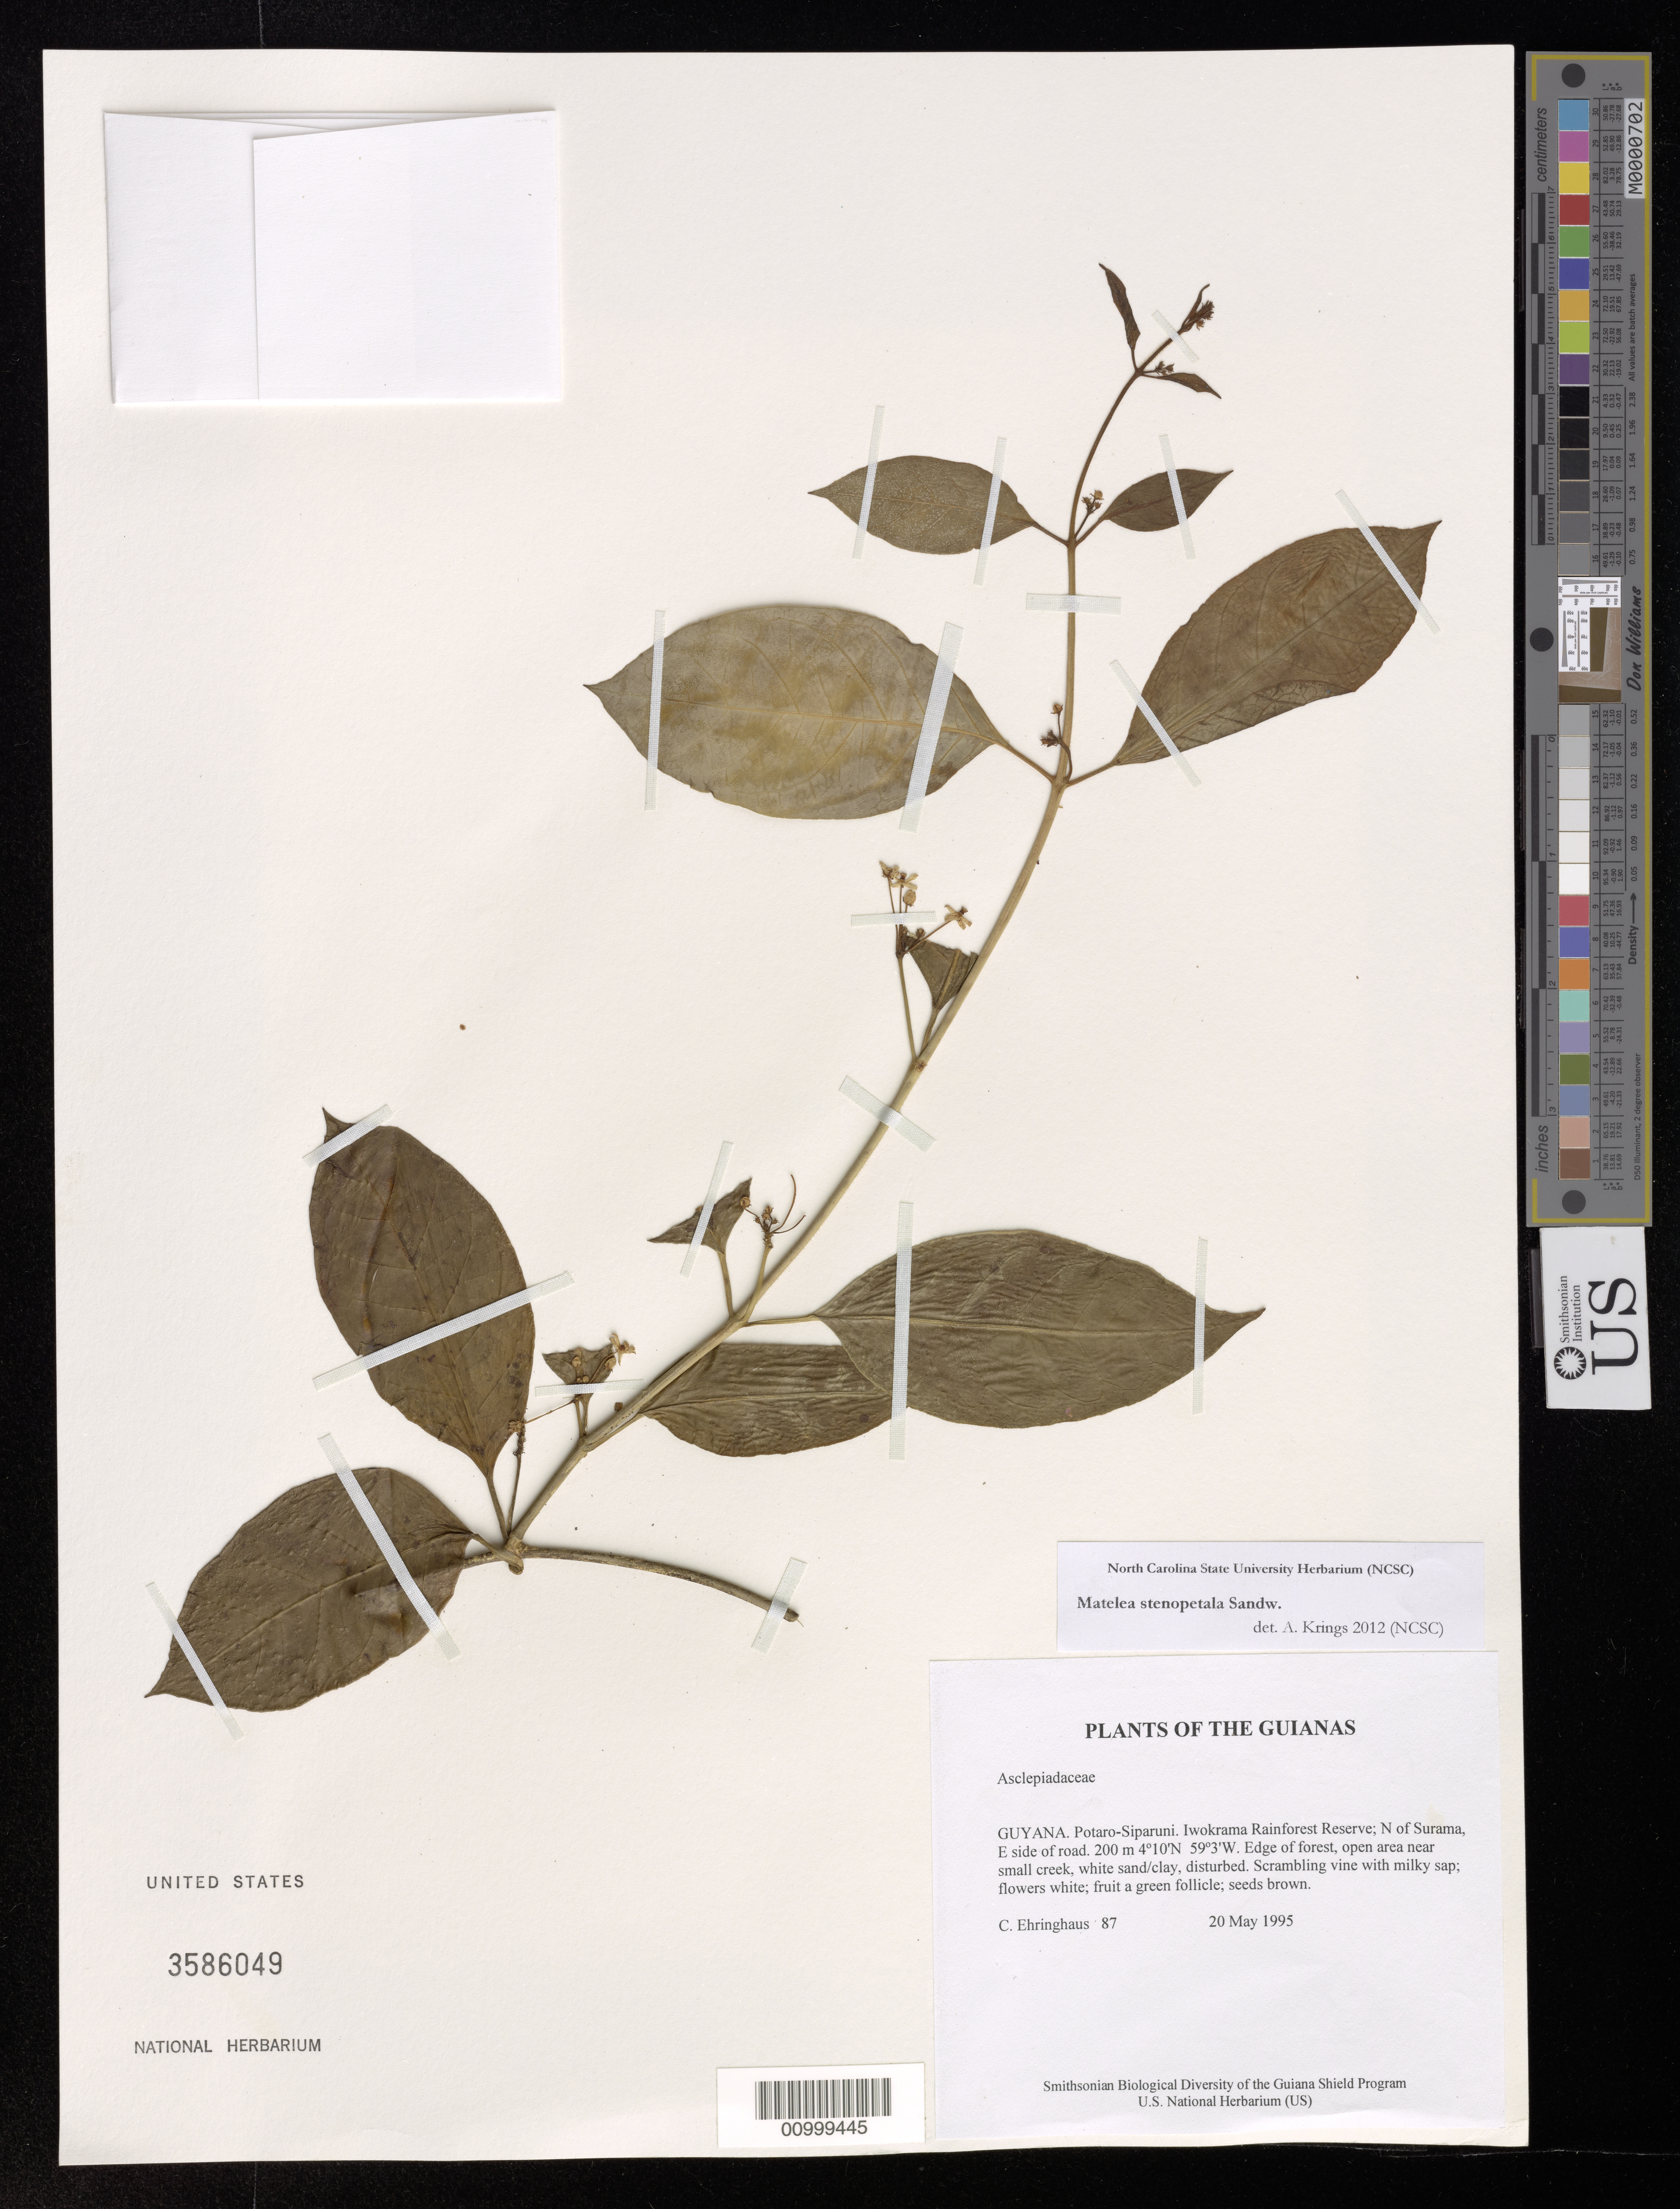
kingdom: Plantae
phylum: Tracheophyta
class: Magnoliopsida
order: Gentianales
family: Apocynaceae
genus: Matelea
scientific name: Matelea stenopetala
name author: Sandwith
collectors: C. Ehringhaus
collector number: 87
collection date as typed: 20 May 1995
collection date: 1995-05-20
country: Guyana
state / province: Potaro-Siparuni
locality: Iwokrama Rainforest Reserve; N of Surama, E side of road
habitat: Edge of forest, open area near small creek, white sand/clay, disturbed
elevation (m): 200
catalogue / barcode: US 3586049